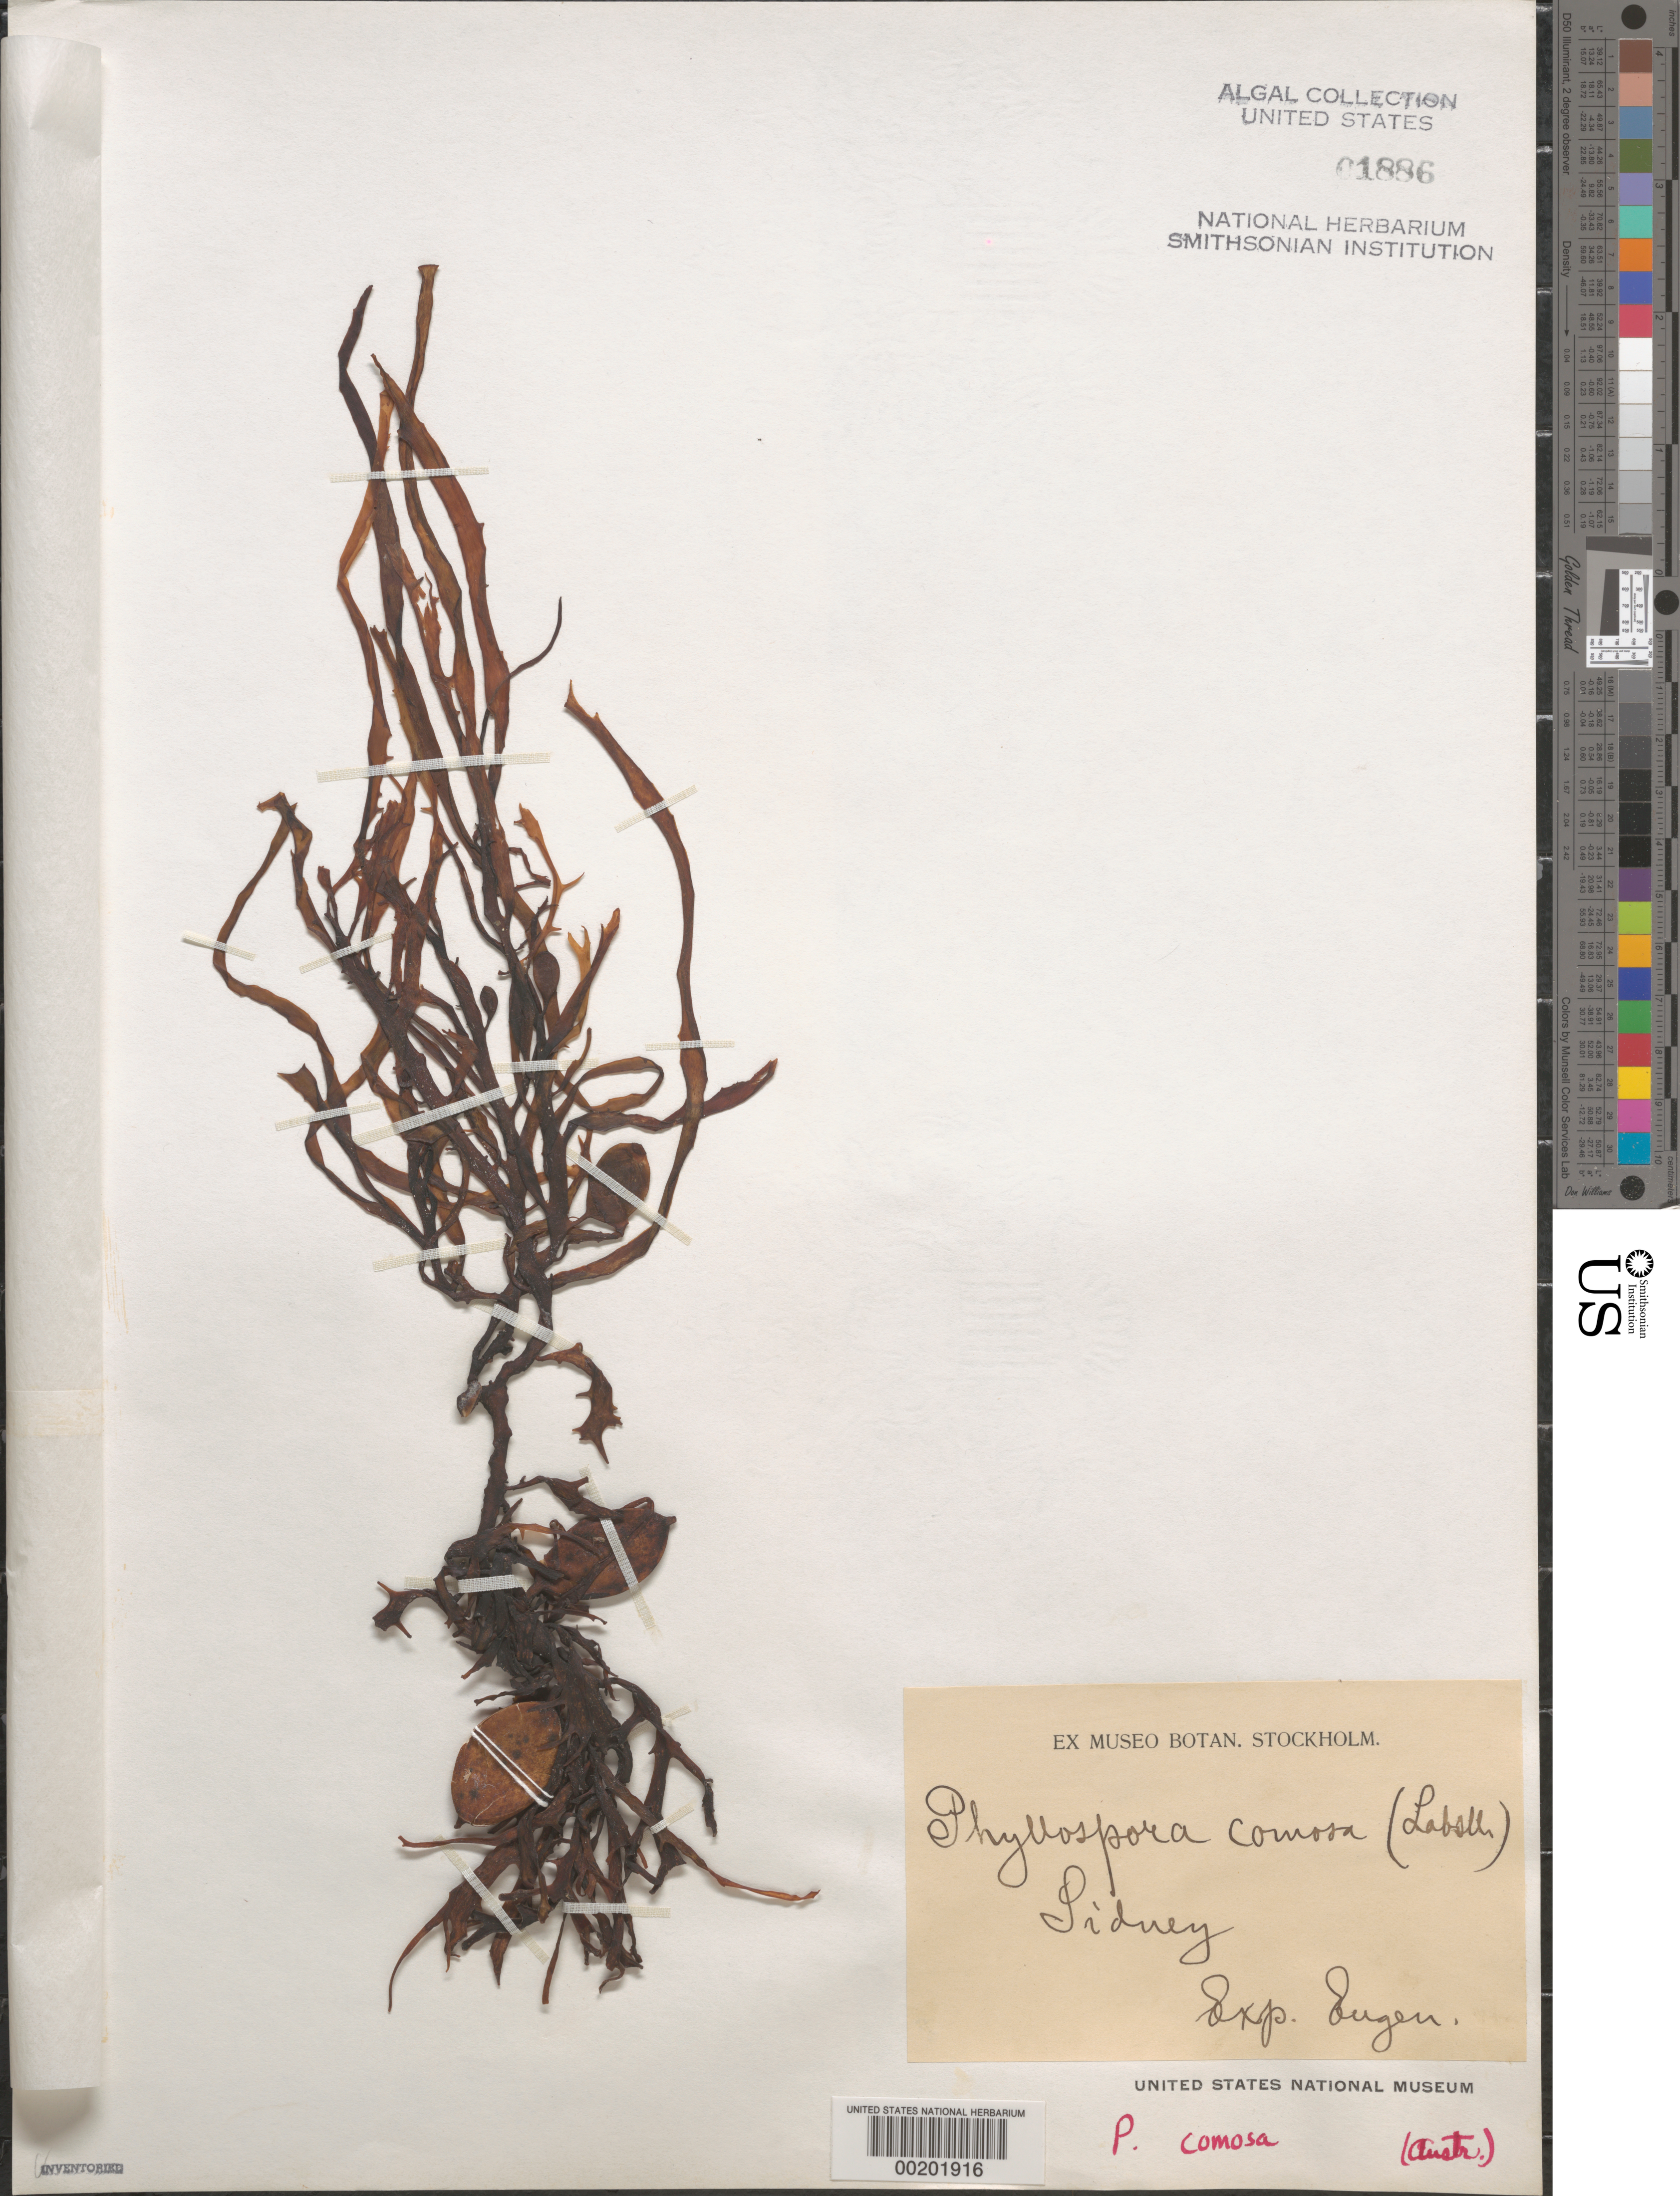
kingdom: Chromista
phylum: Ochrophyta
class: Phaeophyceae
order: Fucales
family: Seirococcaceae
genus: Phyllospora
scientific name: Phyllospora comosa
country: Australia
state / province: New South Wales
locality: Sydney (Sidney)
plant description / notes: Eugenia Expedition, 1851-1853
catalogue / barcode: US 1886